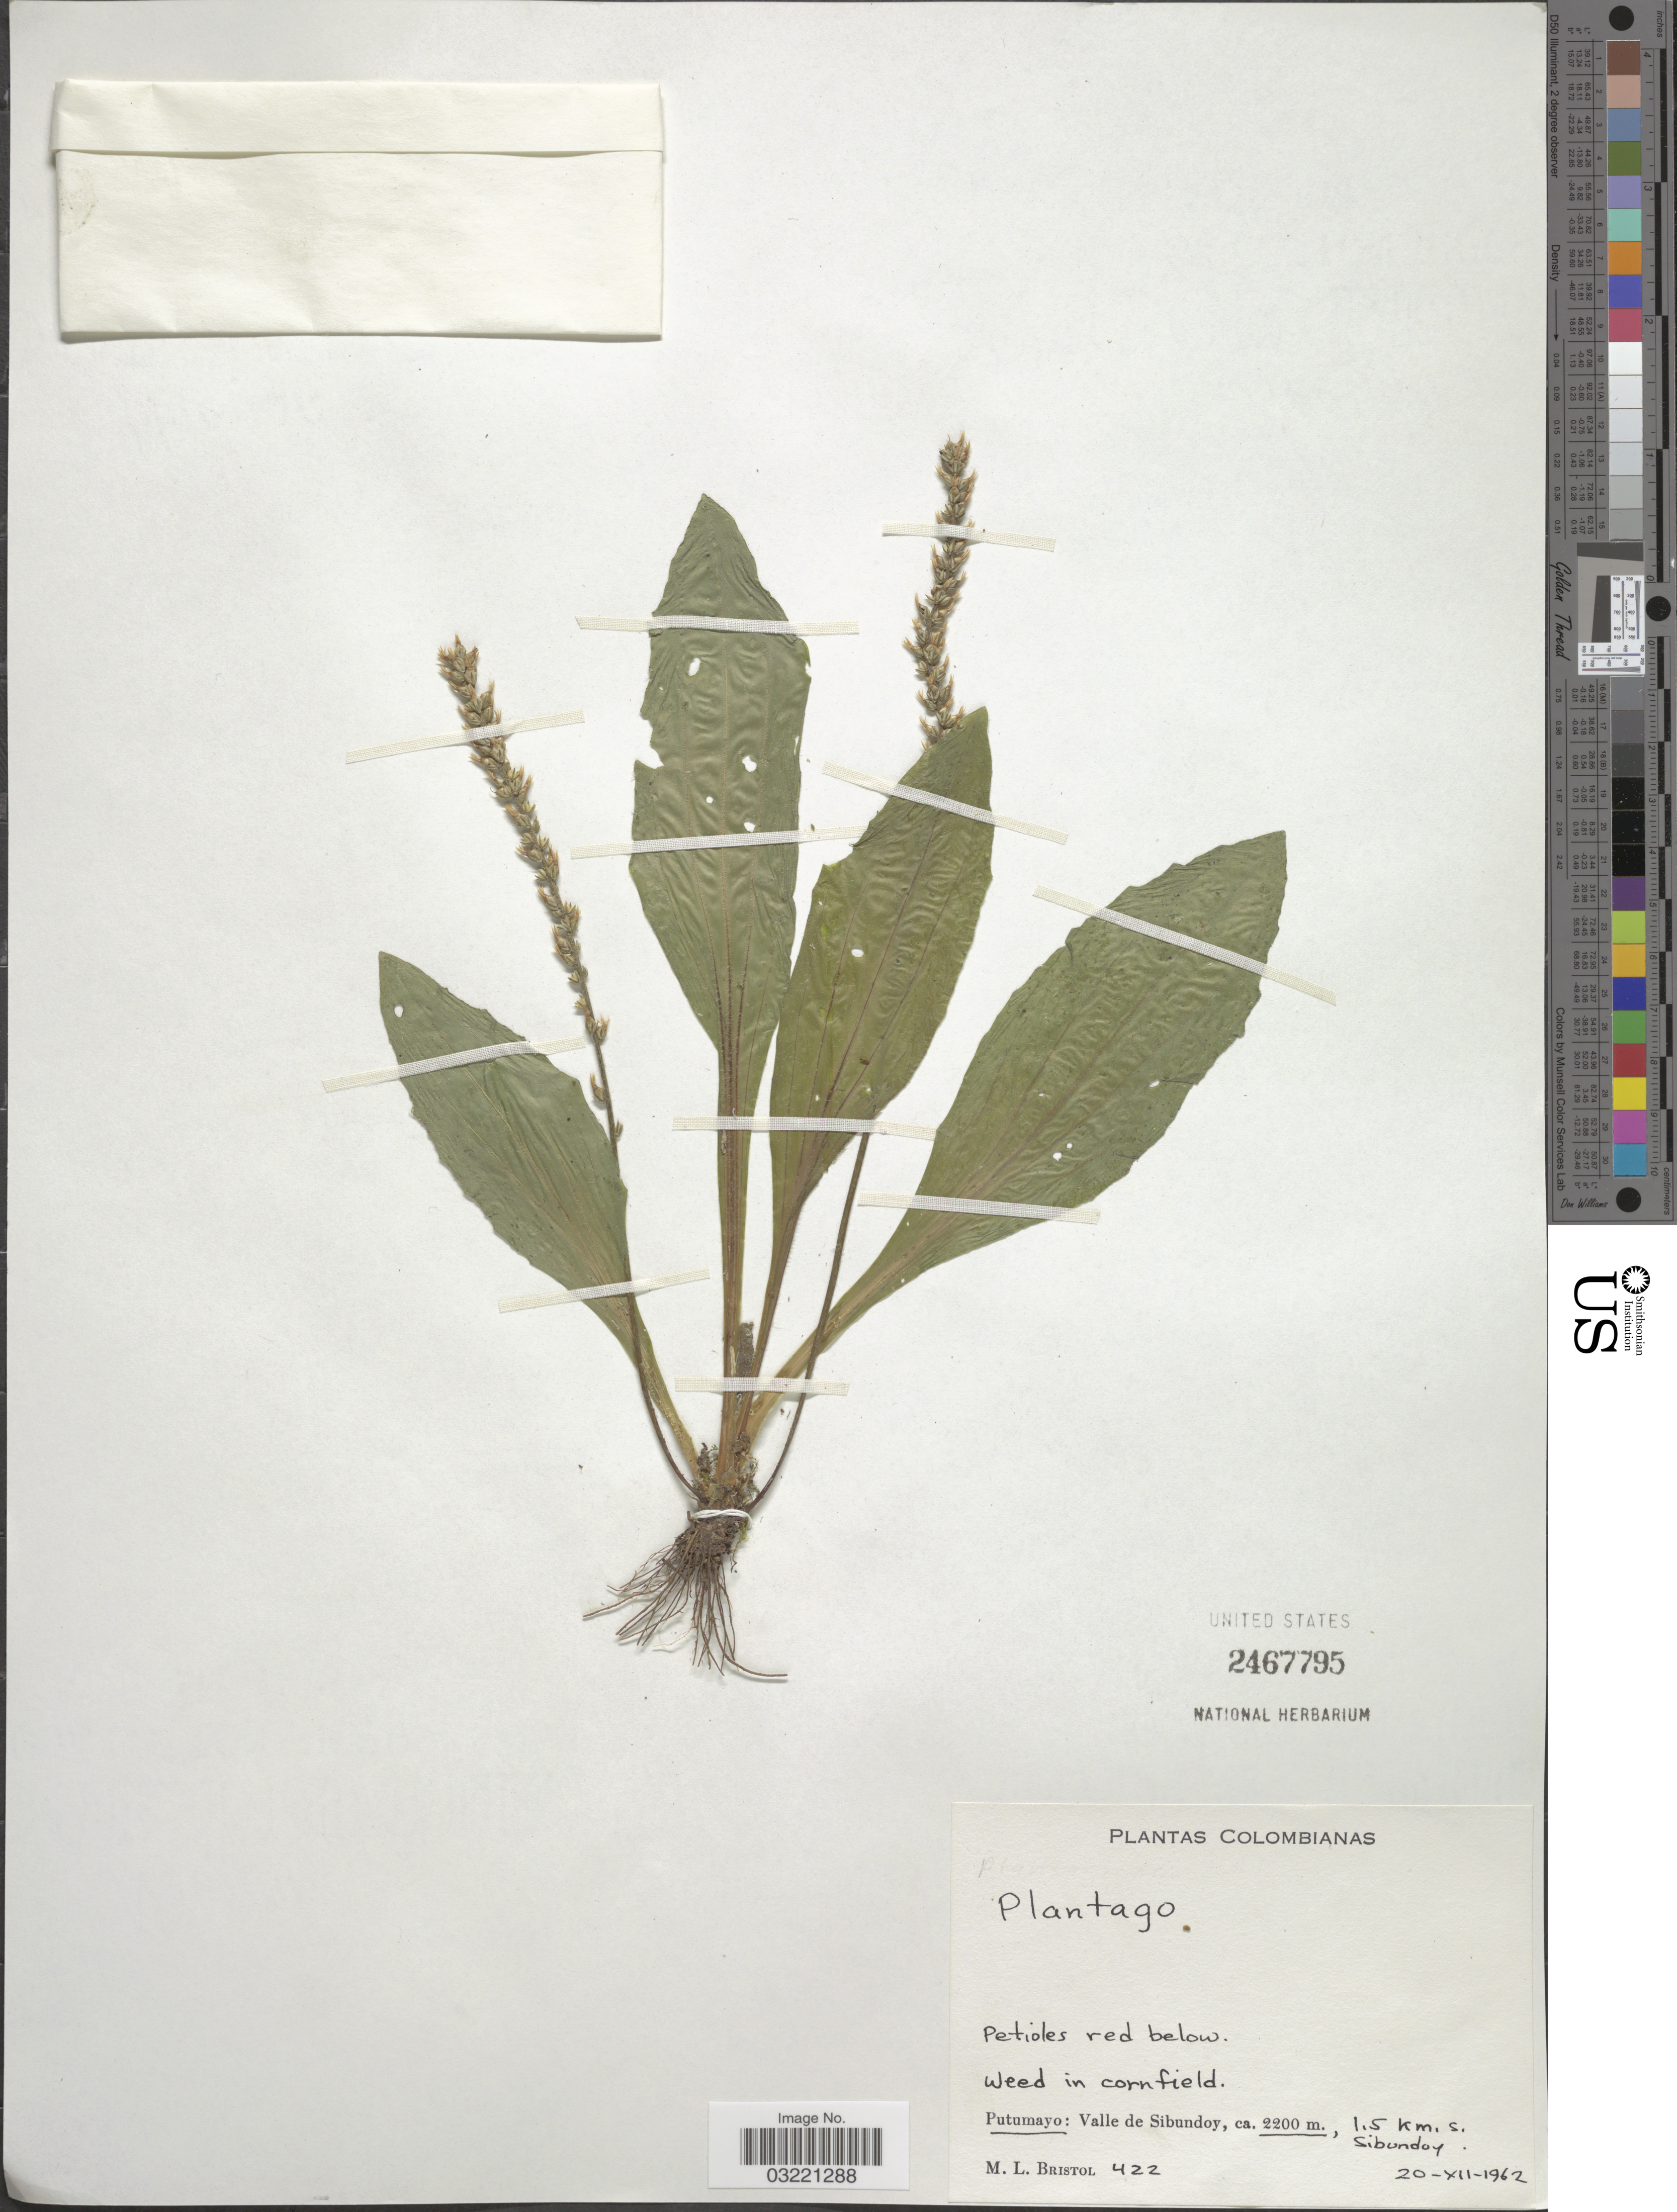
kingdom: Plantae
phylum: Tracheophyta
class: Magnoliopsida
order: Lamiales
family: Plantaginaceae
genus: Plantago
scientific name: Plantago sp.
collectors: M. L. Bristol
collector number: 422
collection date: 1962-12-20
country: Colombia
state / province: Putumayo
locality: Valle de Sibundoy. 1.5 km. S. Sibundoy.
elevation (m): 2200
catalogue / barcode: US 2467795